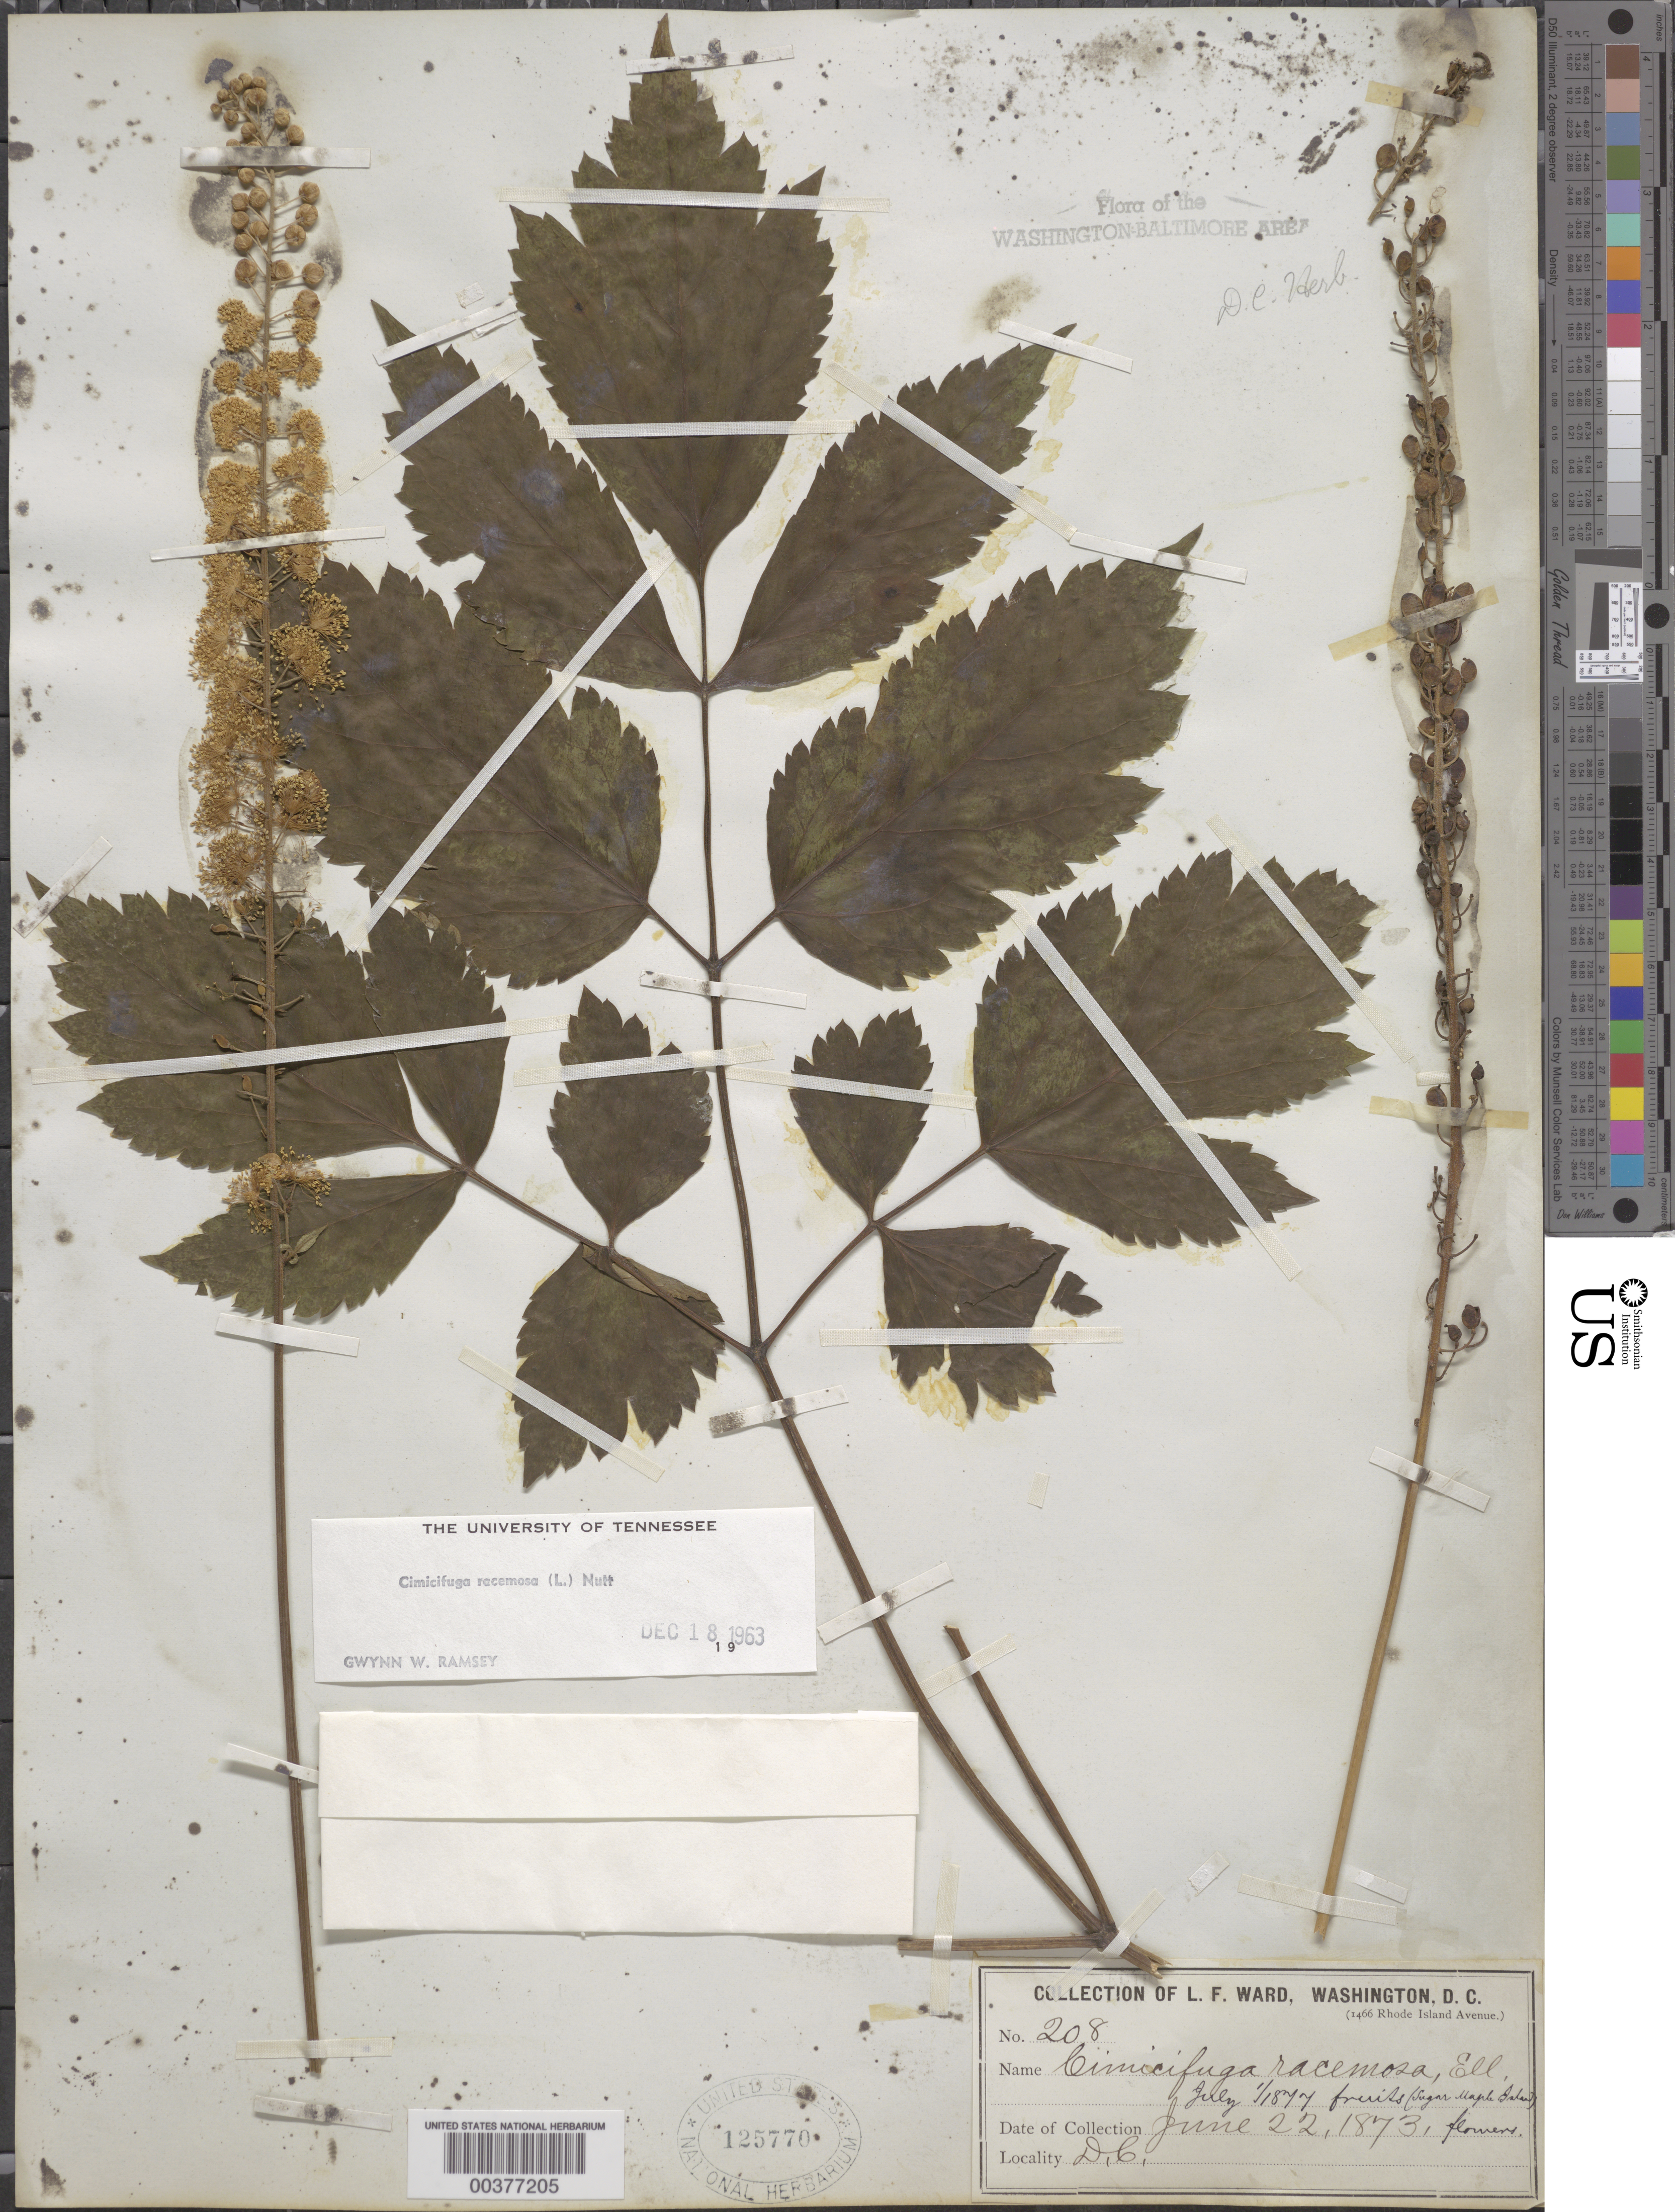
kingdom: Plantae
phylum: Tracheophyta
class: Magnoliopsida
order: Ranunculales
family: Ranunculaceae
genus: Actaea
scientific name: Actaea racemosa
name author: L.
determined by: Strong, M. T., (US), Smithsonian Institution - National Museum of Natural History (UNITED STATES)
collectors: L. F. Ward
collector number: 208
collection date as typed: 22 Jun 1873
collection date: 1873-06-22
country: United States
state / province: District of Columbia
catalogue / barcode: US 125770